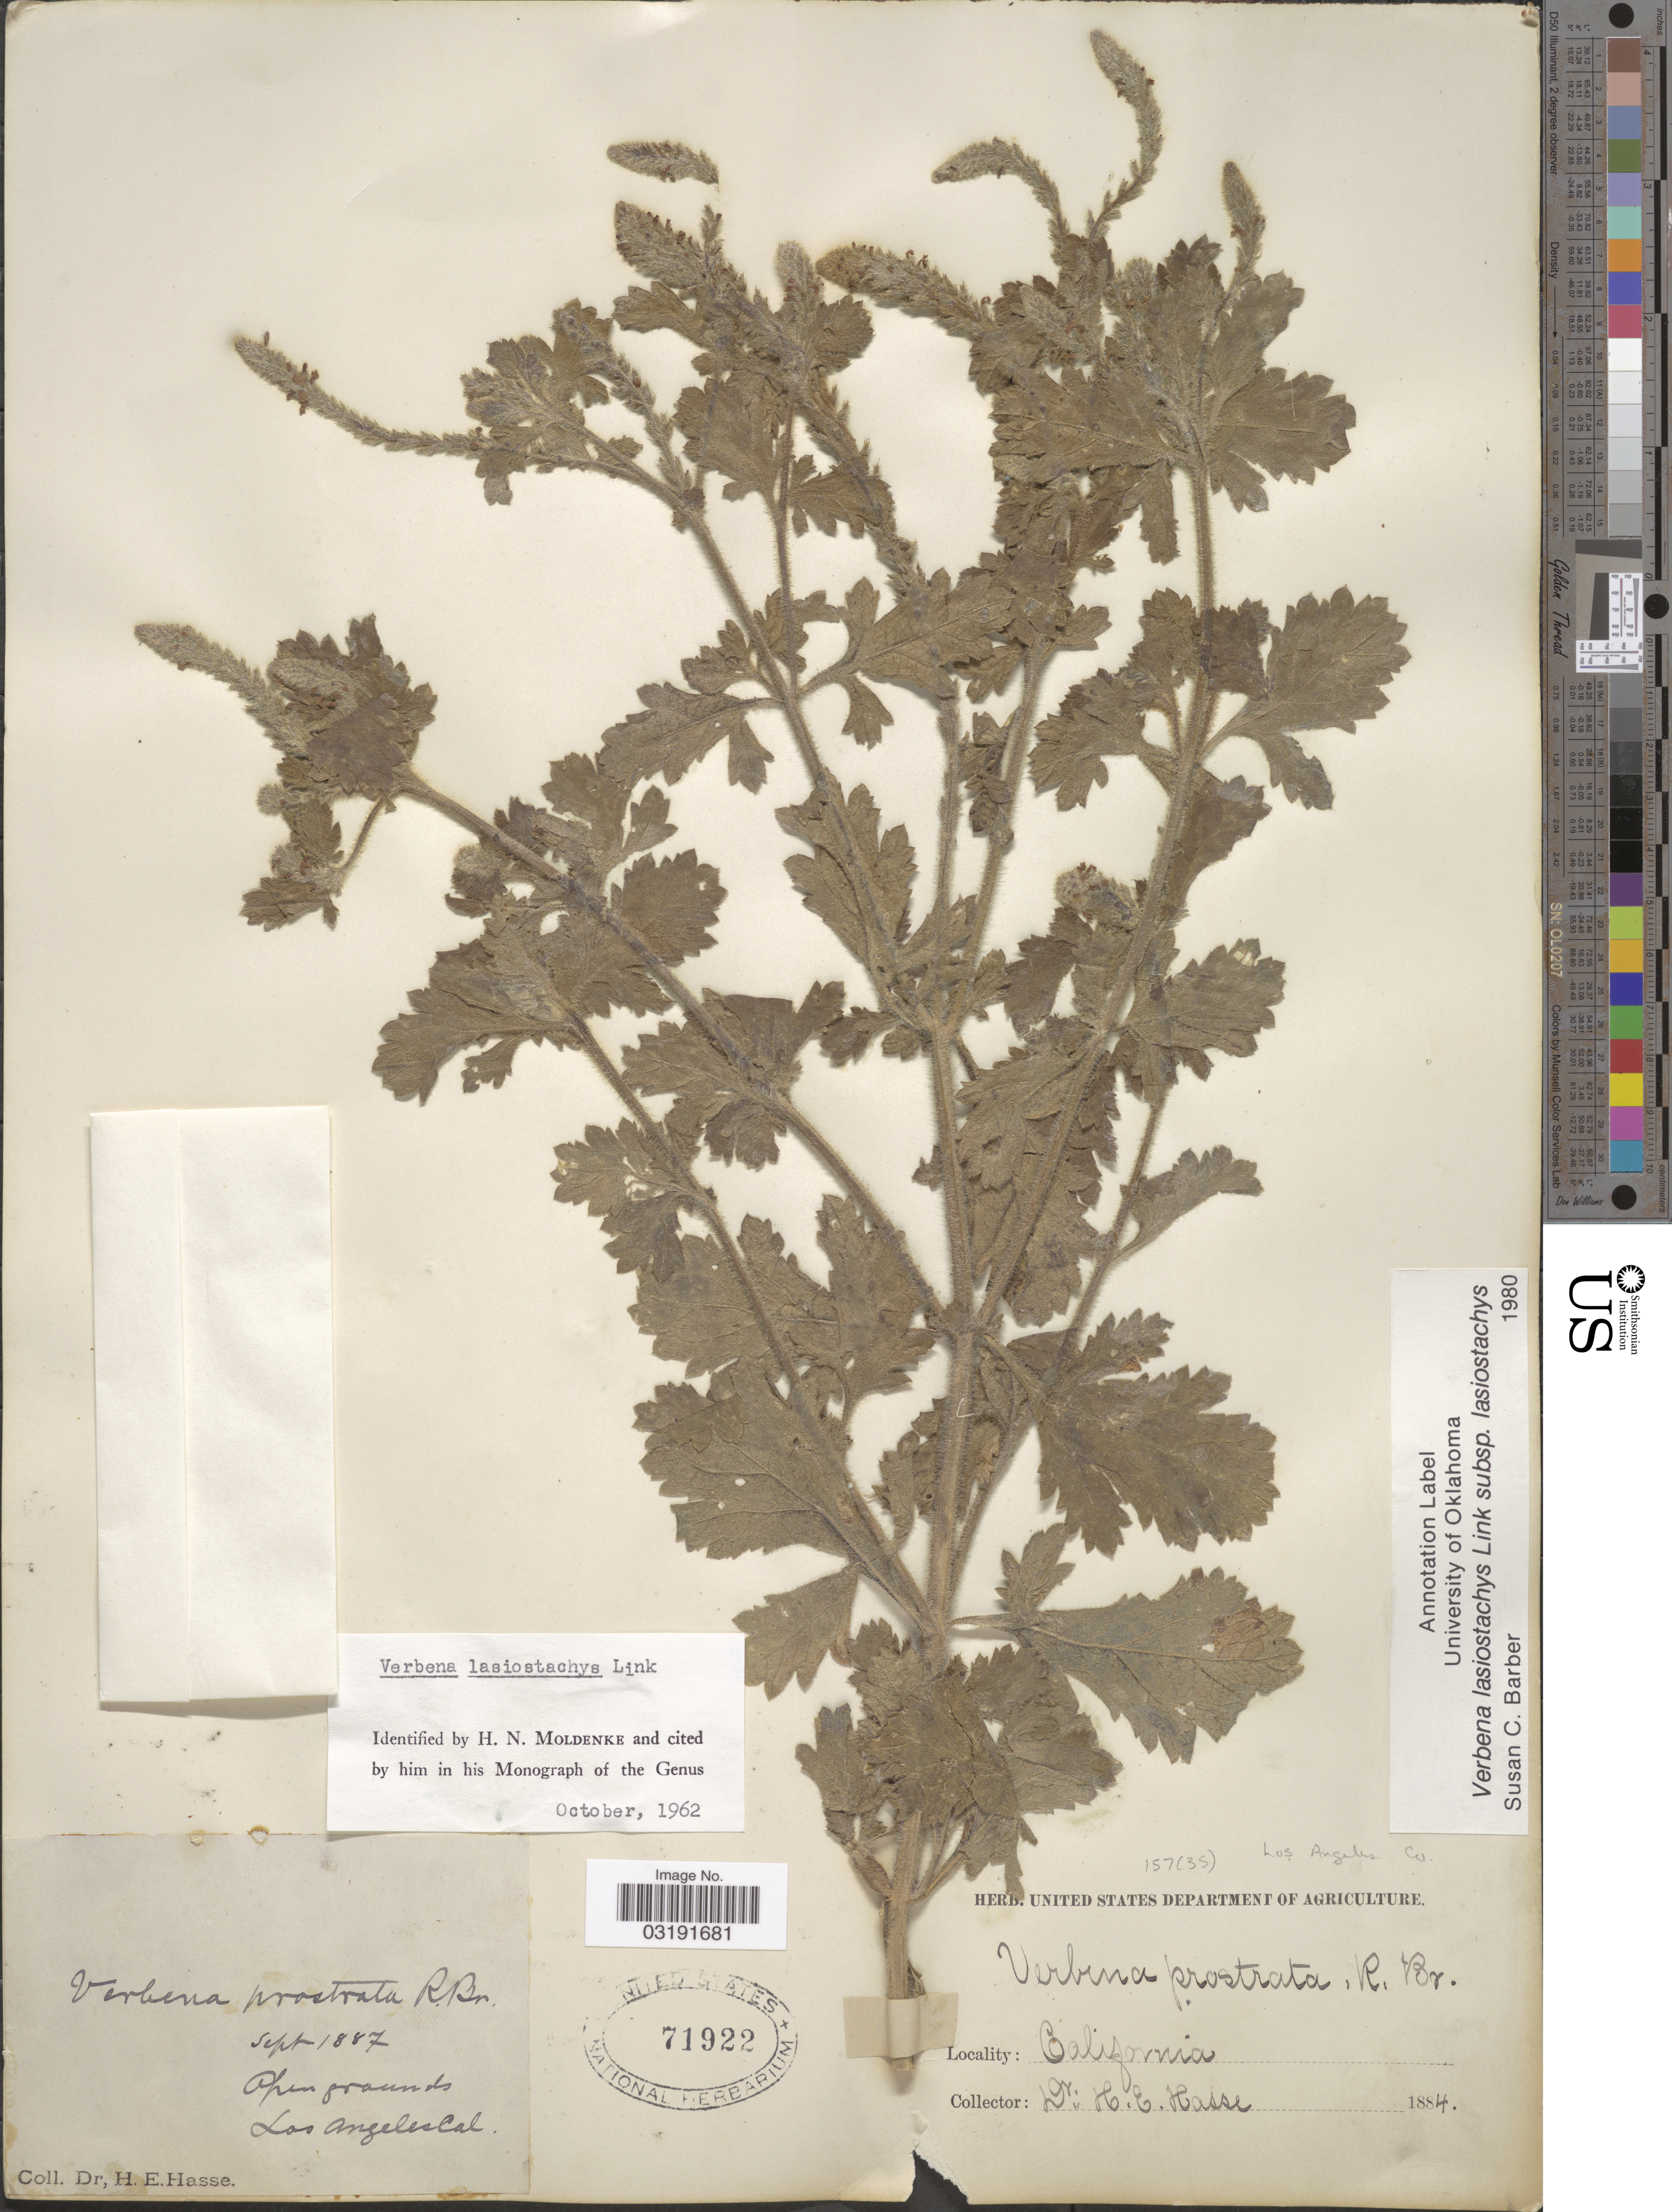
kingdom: Plantae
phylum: Tracheophyta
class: Magnoliopsida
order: Lamiales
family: Verbenaceae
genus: Verbena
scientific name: Verbena lasiostachys var. lasiostachys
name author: Link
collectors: H. E. Hasse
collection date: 1887-09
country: United States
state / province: California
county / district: Los Angeles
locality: Los Angeles Co.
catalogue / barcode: US 71922